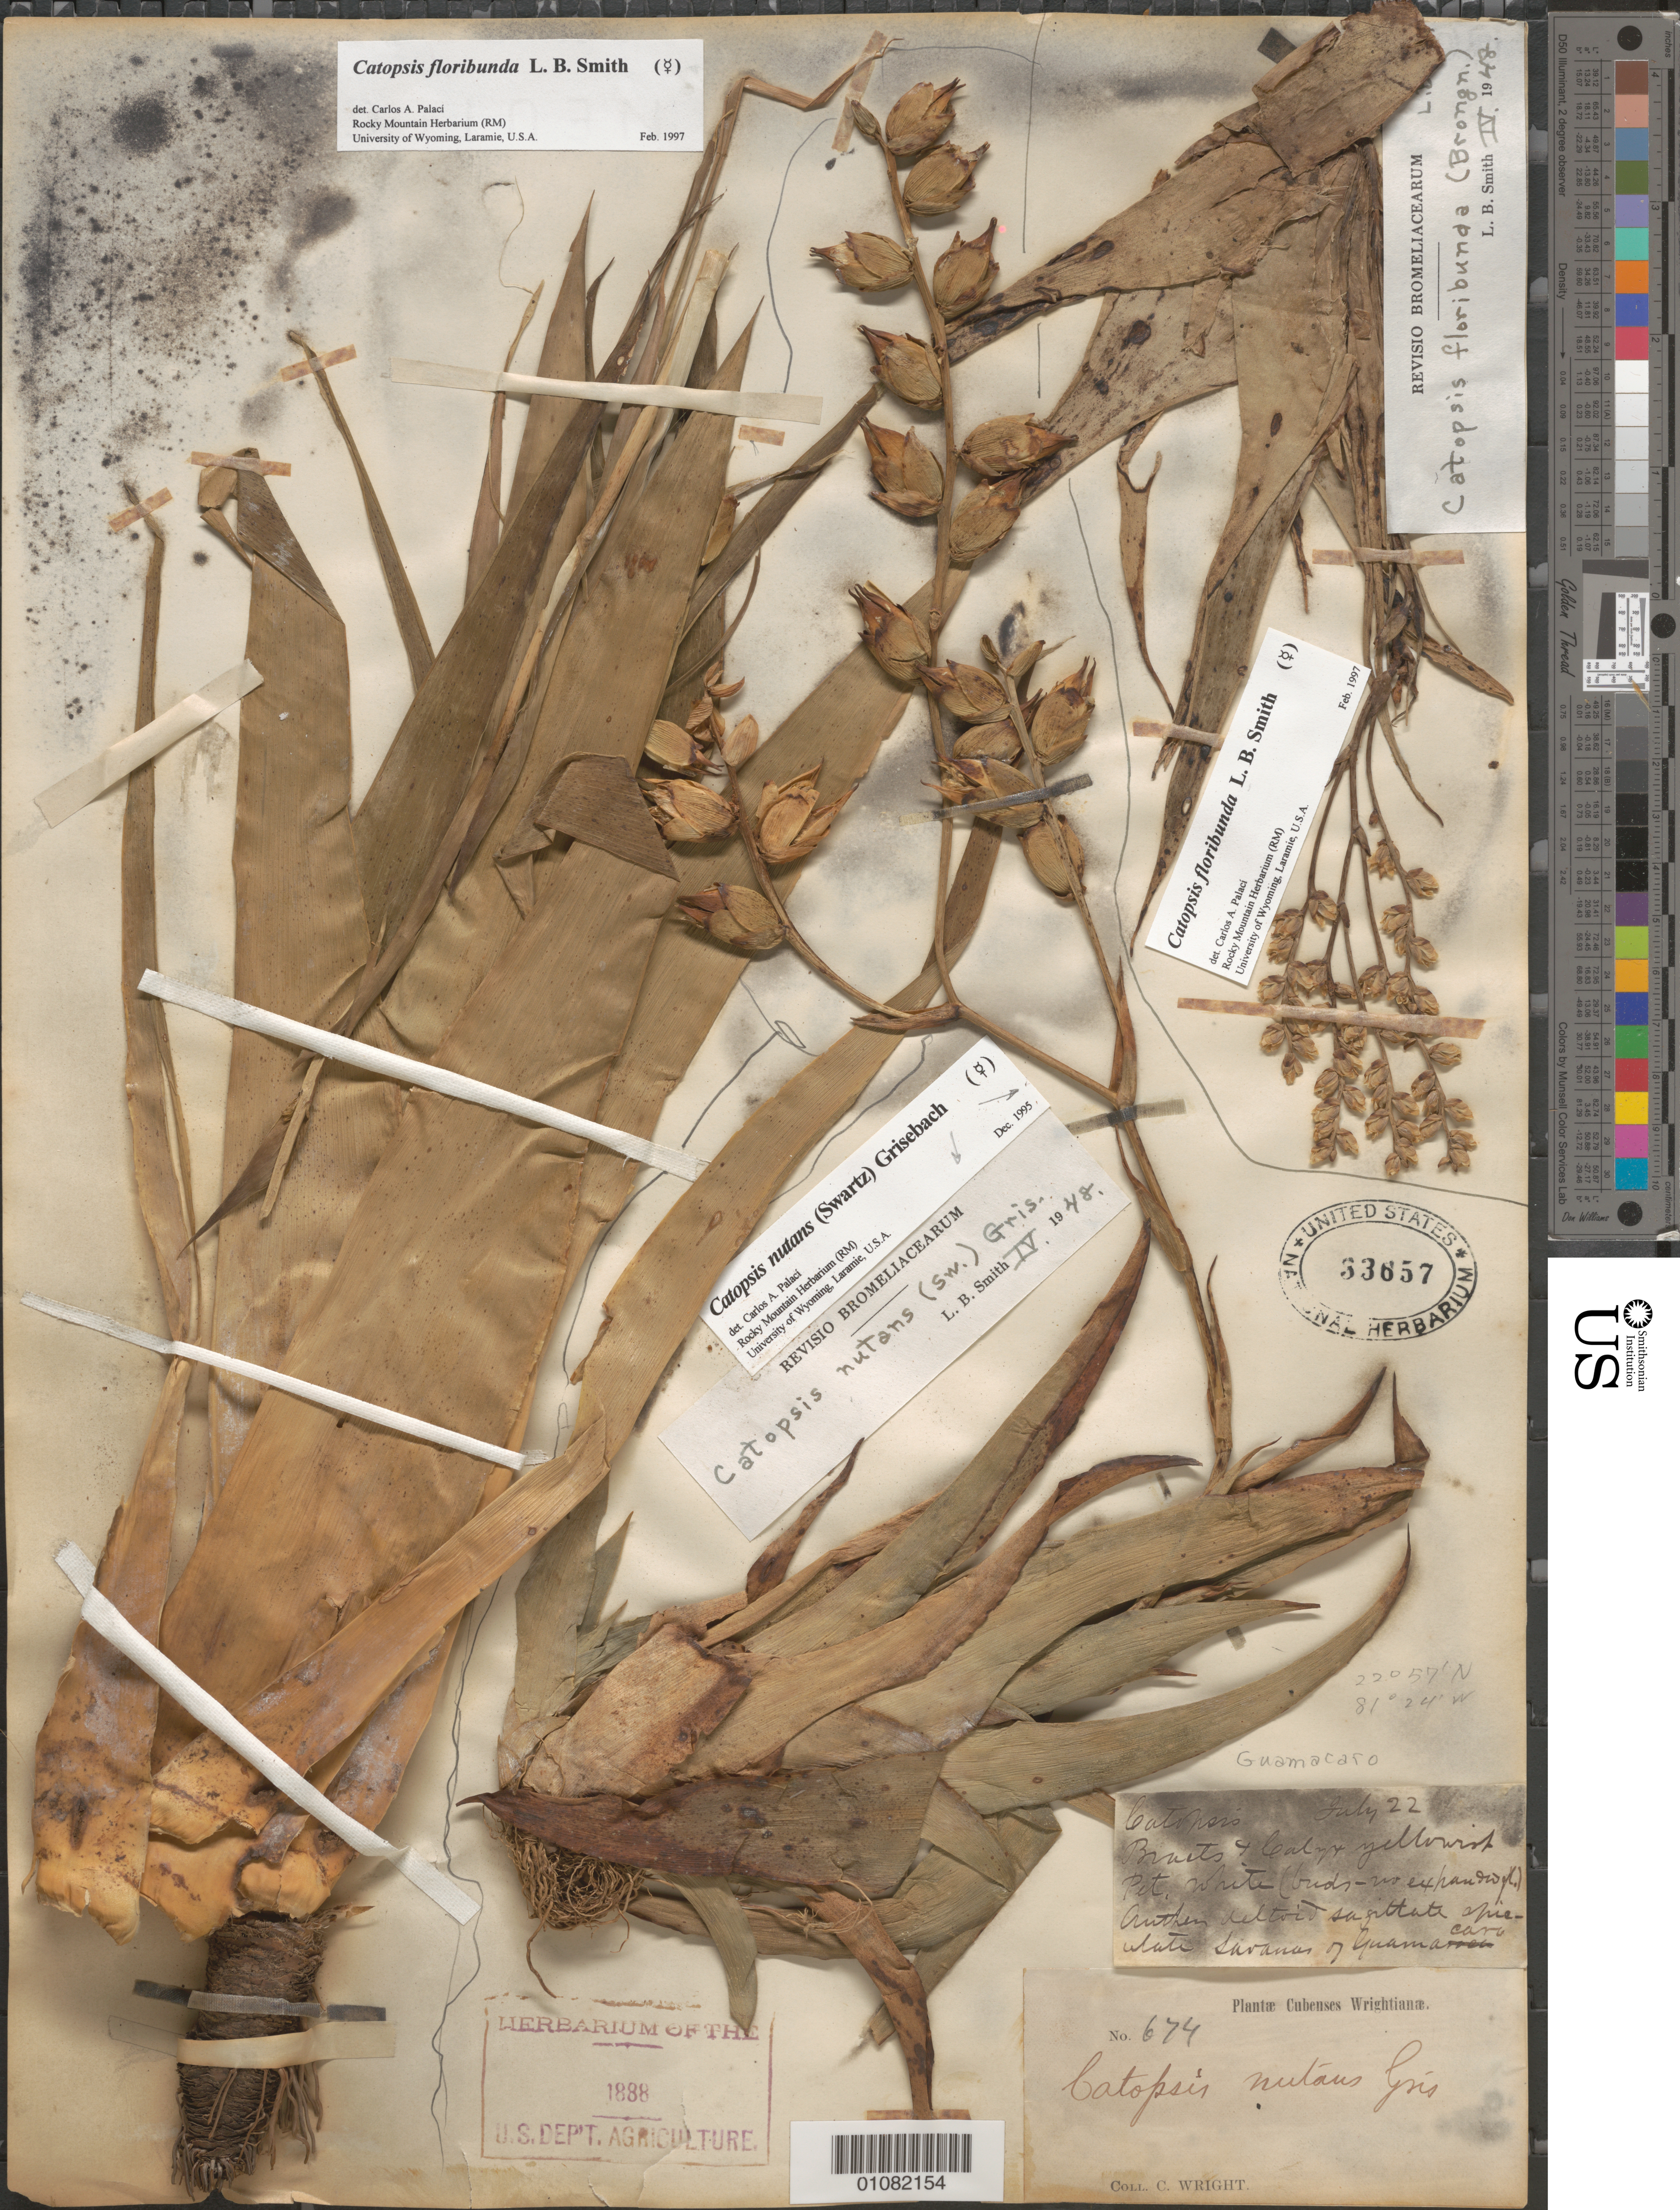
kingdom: Plantae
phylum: Tracheophyta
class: Liliopsida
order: Poales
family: Bromeliaceae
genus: Catopsis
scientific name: Catopsis floribunda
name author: L.B. Sm.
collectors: C. Wright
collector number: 674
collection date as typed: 1800 to 1899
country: Cuba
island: Cuba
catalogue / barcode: US 33657